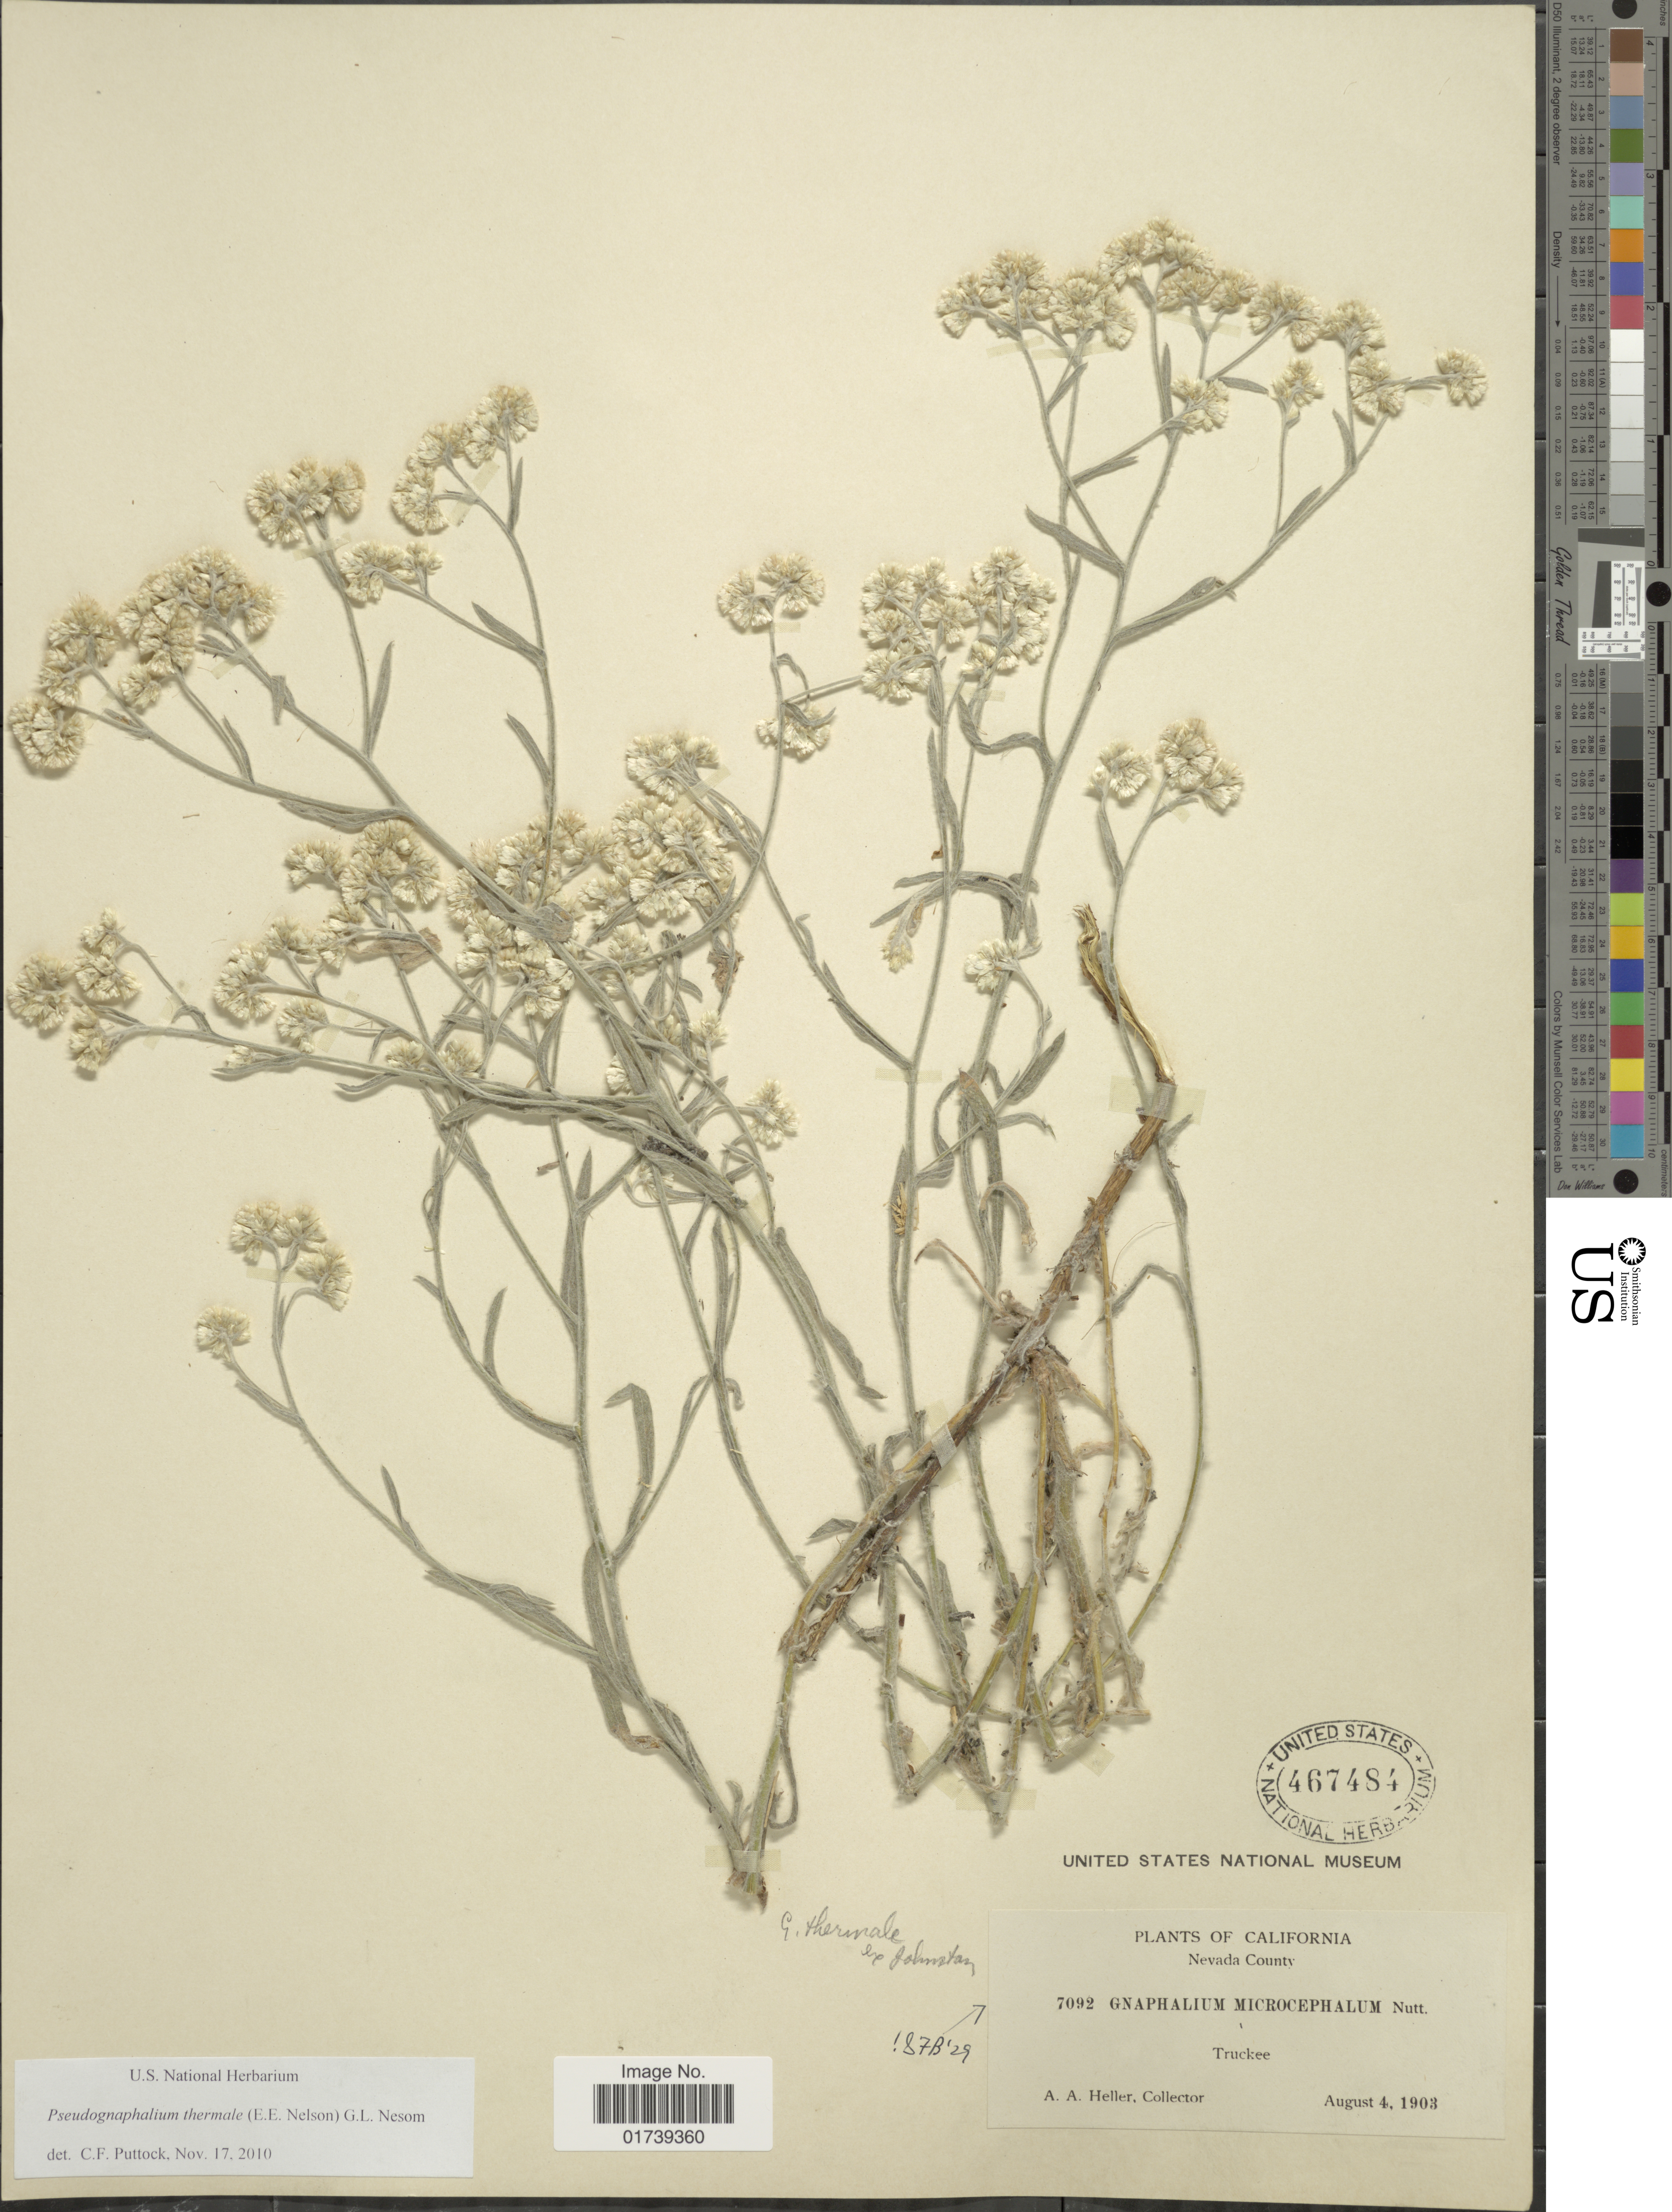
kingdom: Plantae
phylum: Tracheophyta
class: Magnoliopsida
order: Asterales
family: Asteraceae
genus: Pseudognaphalium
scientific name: Pseudognaphalium thermale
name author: (E.E. Nelson) G.L. Nesom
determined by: Puttock, Christopher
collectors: A. A. Heller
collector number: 7092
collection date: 1903-08-04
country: United States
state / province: California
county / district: Nevada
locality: Nevada County, Truckee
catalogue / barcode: US 467484